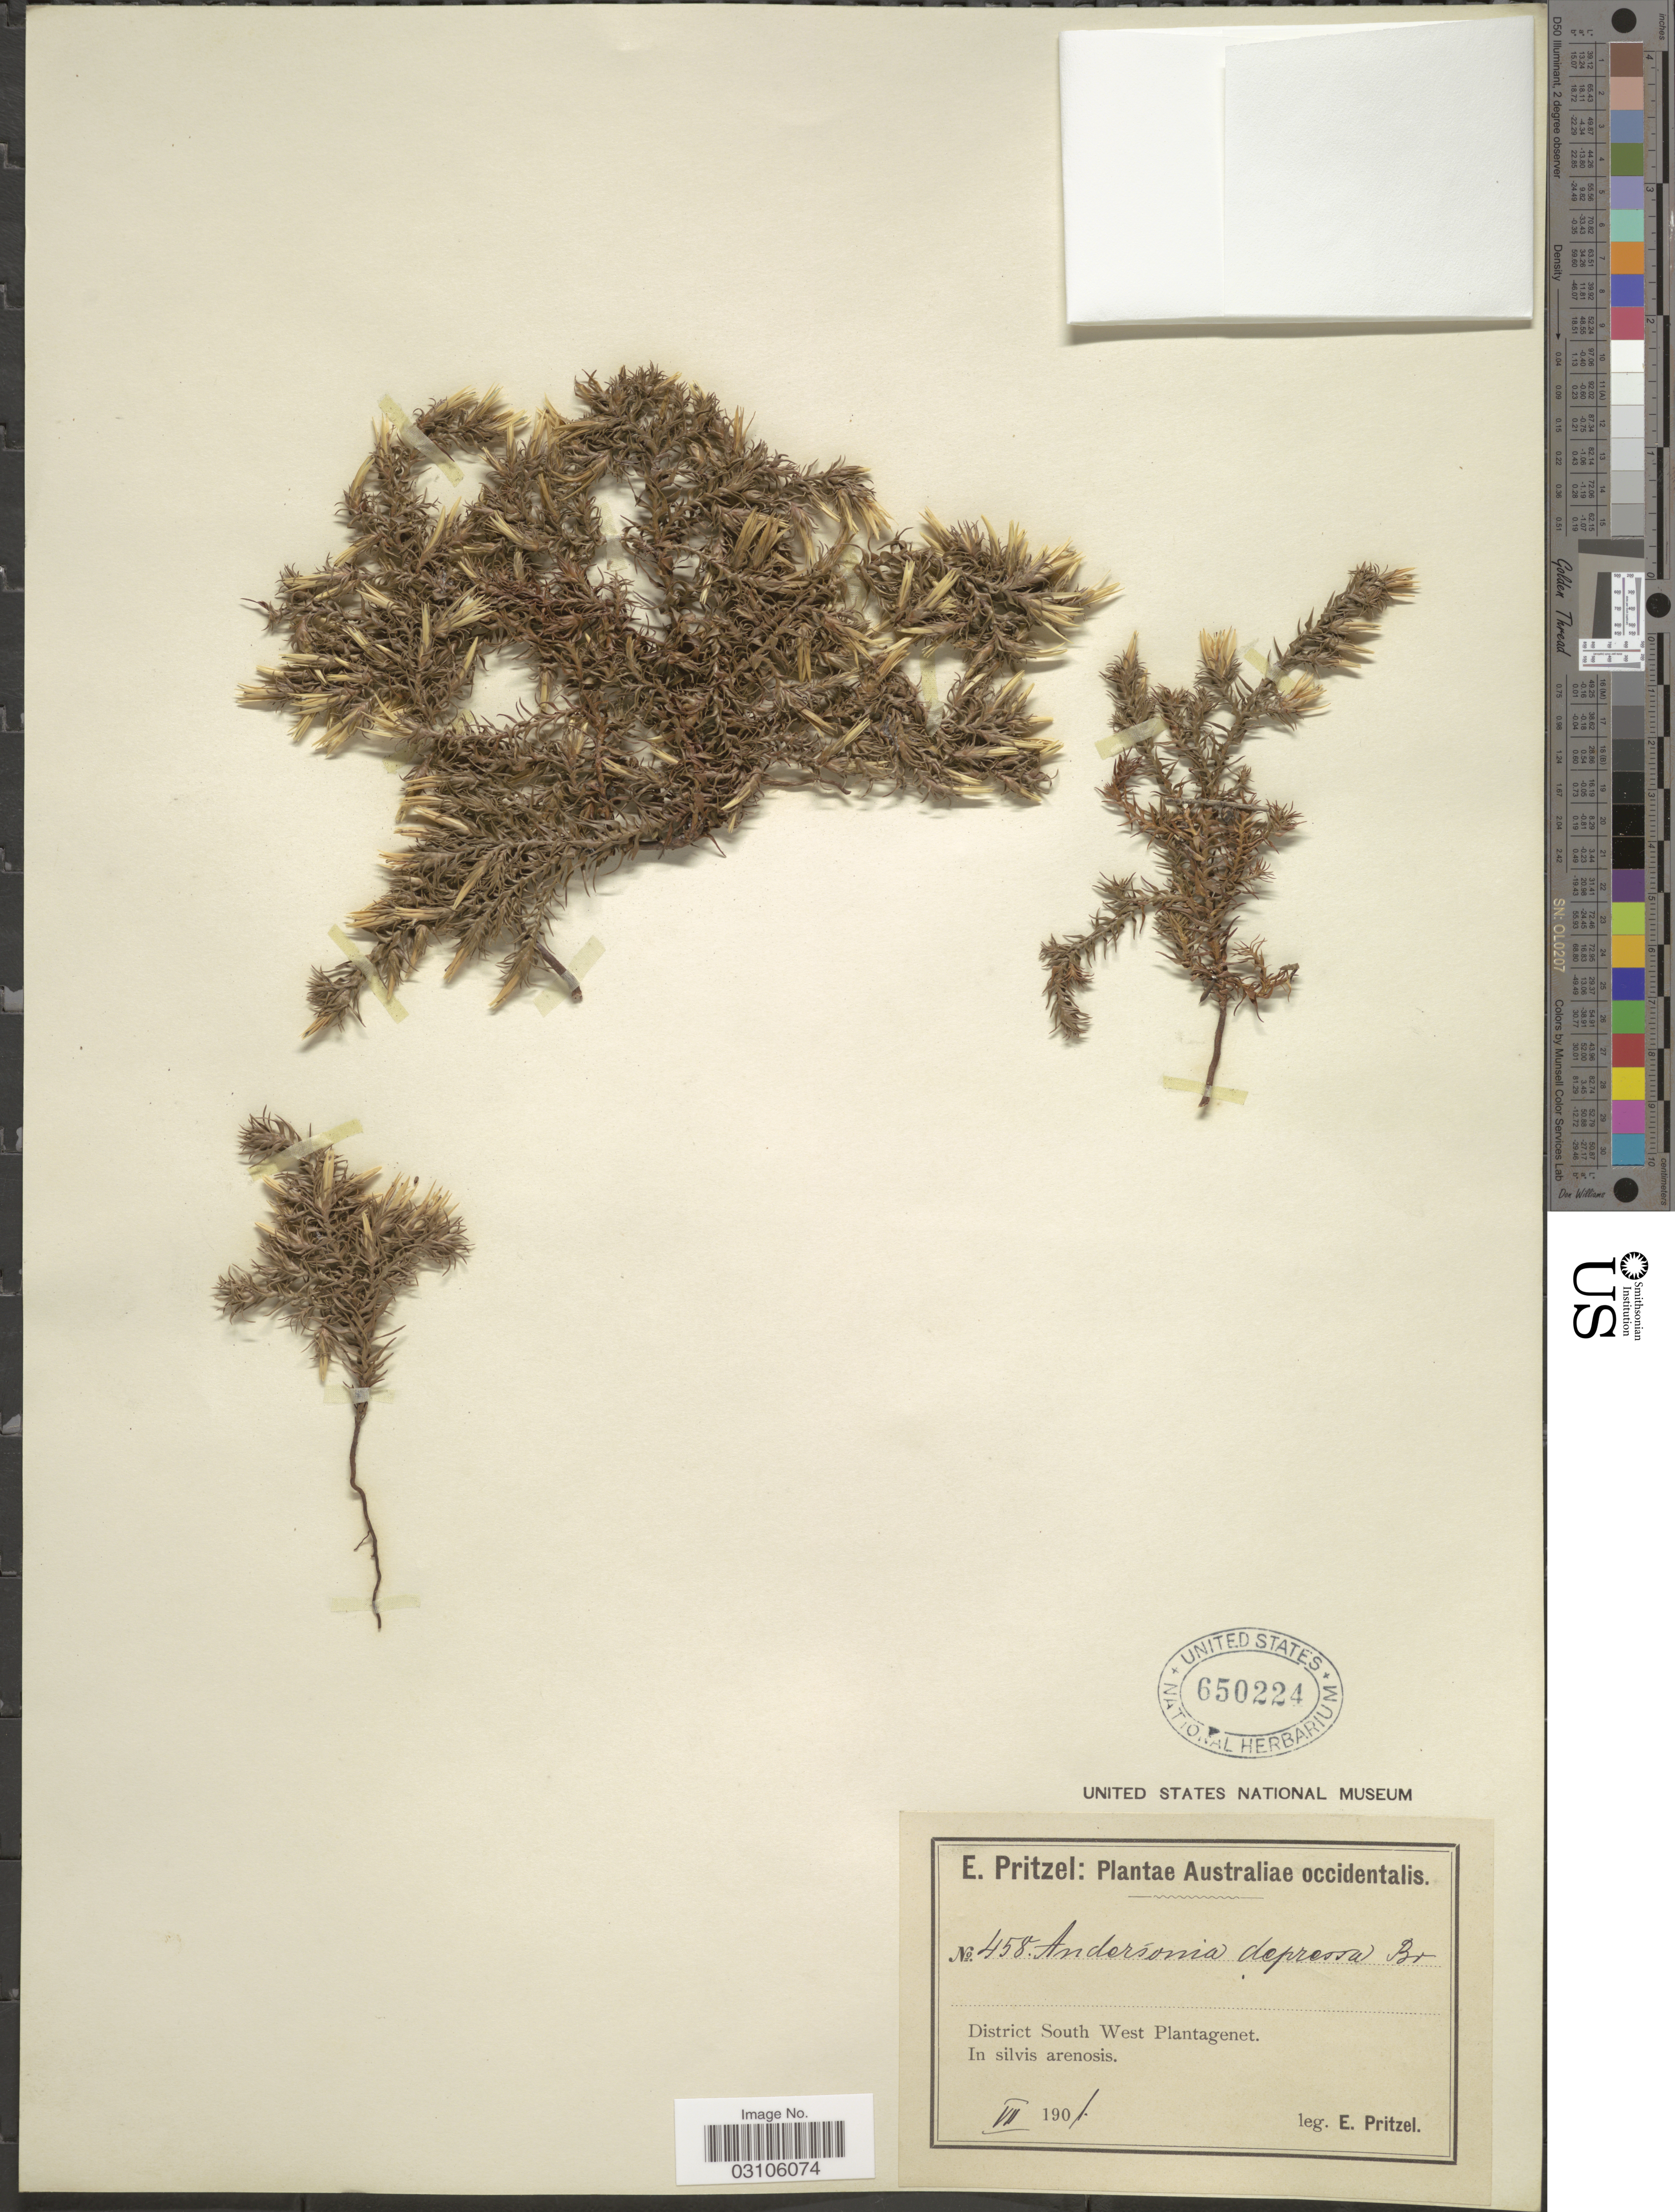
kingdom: Plantae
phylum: Tracheophyta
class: Magnoliopsida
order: Ericales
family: Ericaceae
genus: Andersonia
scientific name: Andersonia depressa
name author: R. Br.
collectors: E. G. Pritzel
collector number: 458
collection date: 1901-07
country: Australia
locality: Australiae occidentalis. District South West Plantagenet. In silvis arenosis.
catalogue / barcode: US 650224